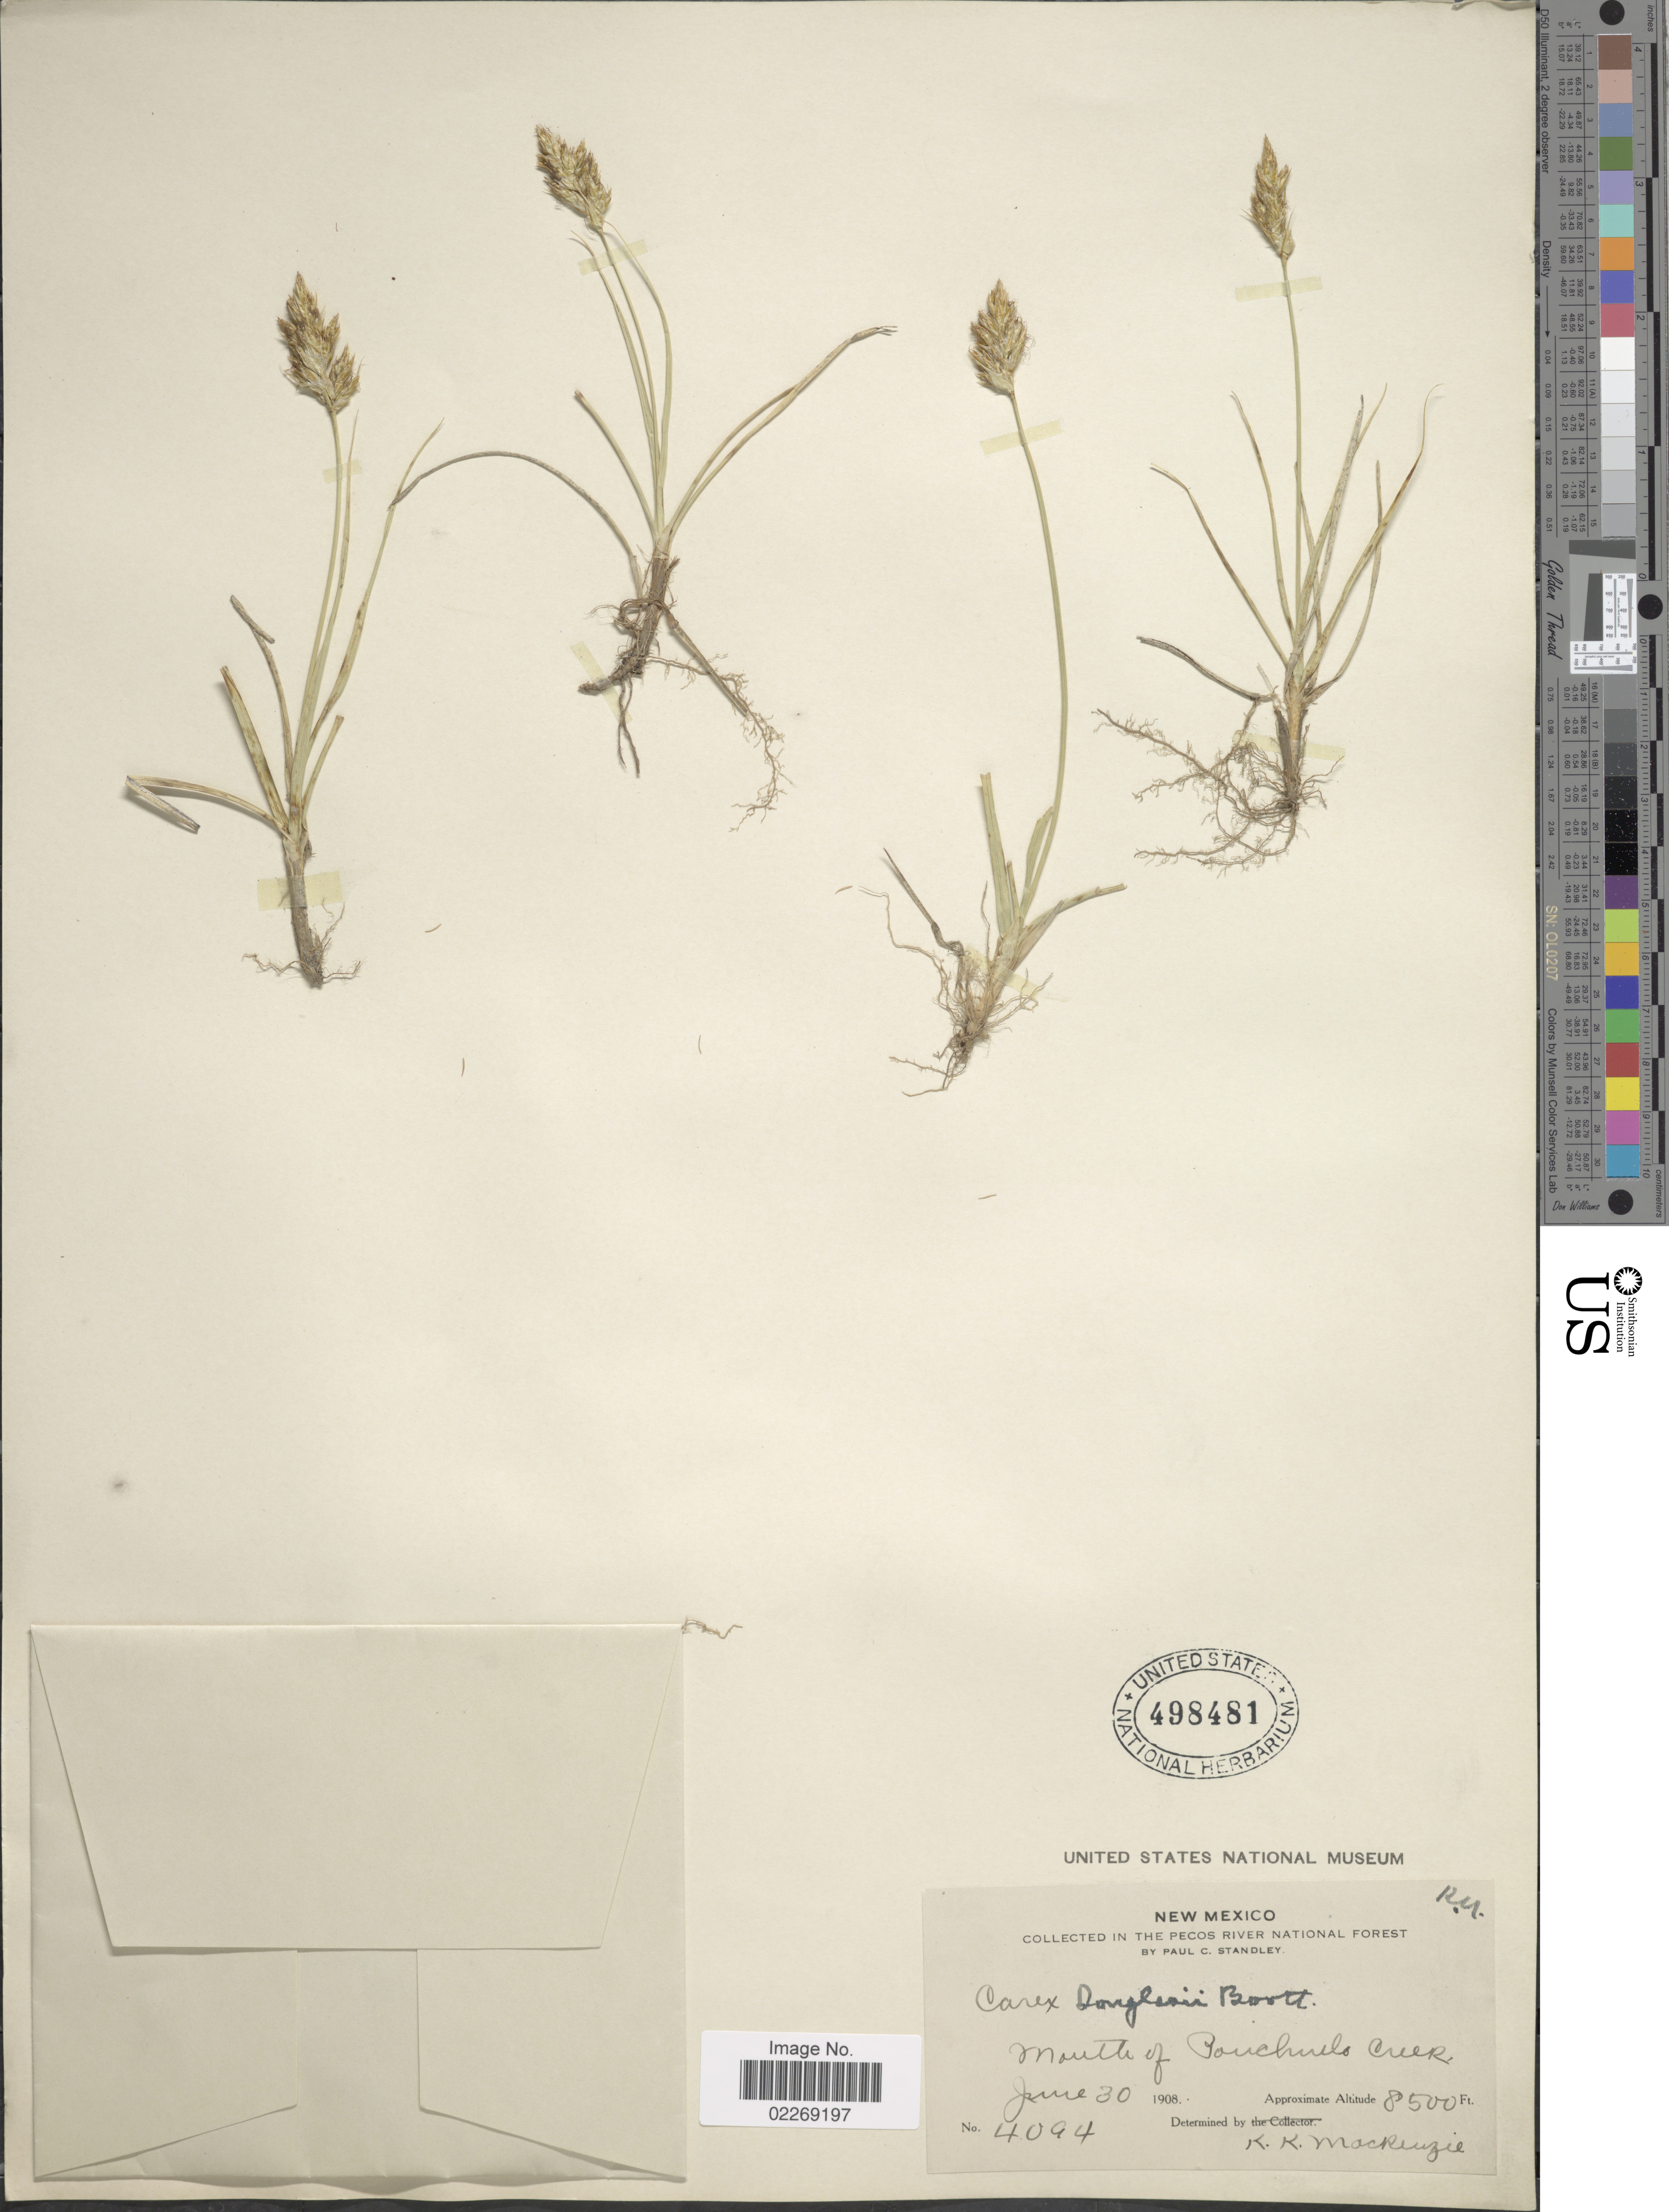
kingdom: Plantae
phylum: Tracheophyta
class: Liliopsida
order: Poales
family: Cyperaceae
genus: Carex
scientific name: Carex douglasii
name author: Boott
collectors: P. C. Standley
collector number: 4094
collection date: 1908-06-30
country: United States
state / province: New Mexico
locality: Pecos River National Forest. Mouth of Pouchuelo Creek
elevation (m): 2591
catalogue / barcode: US 498481